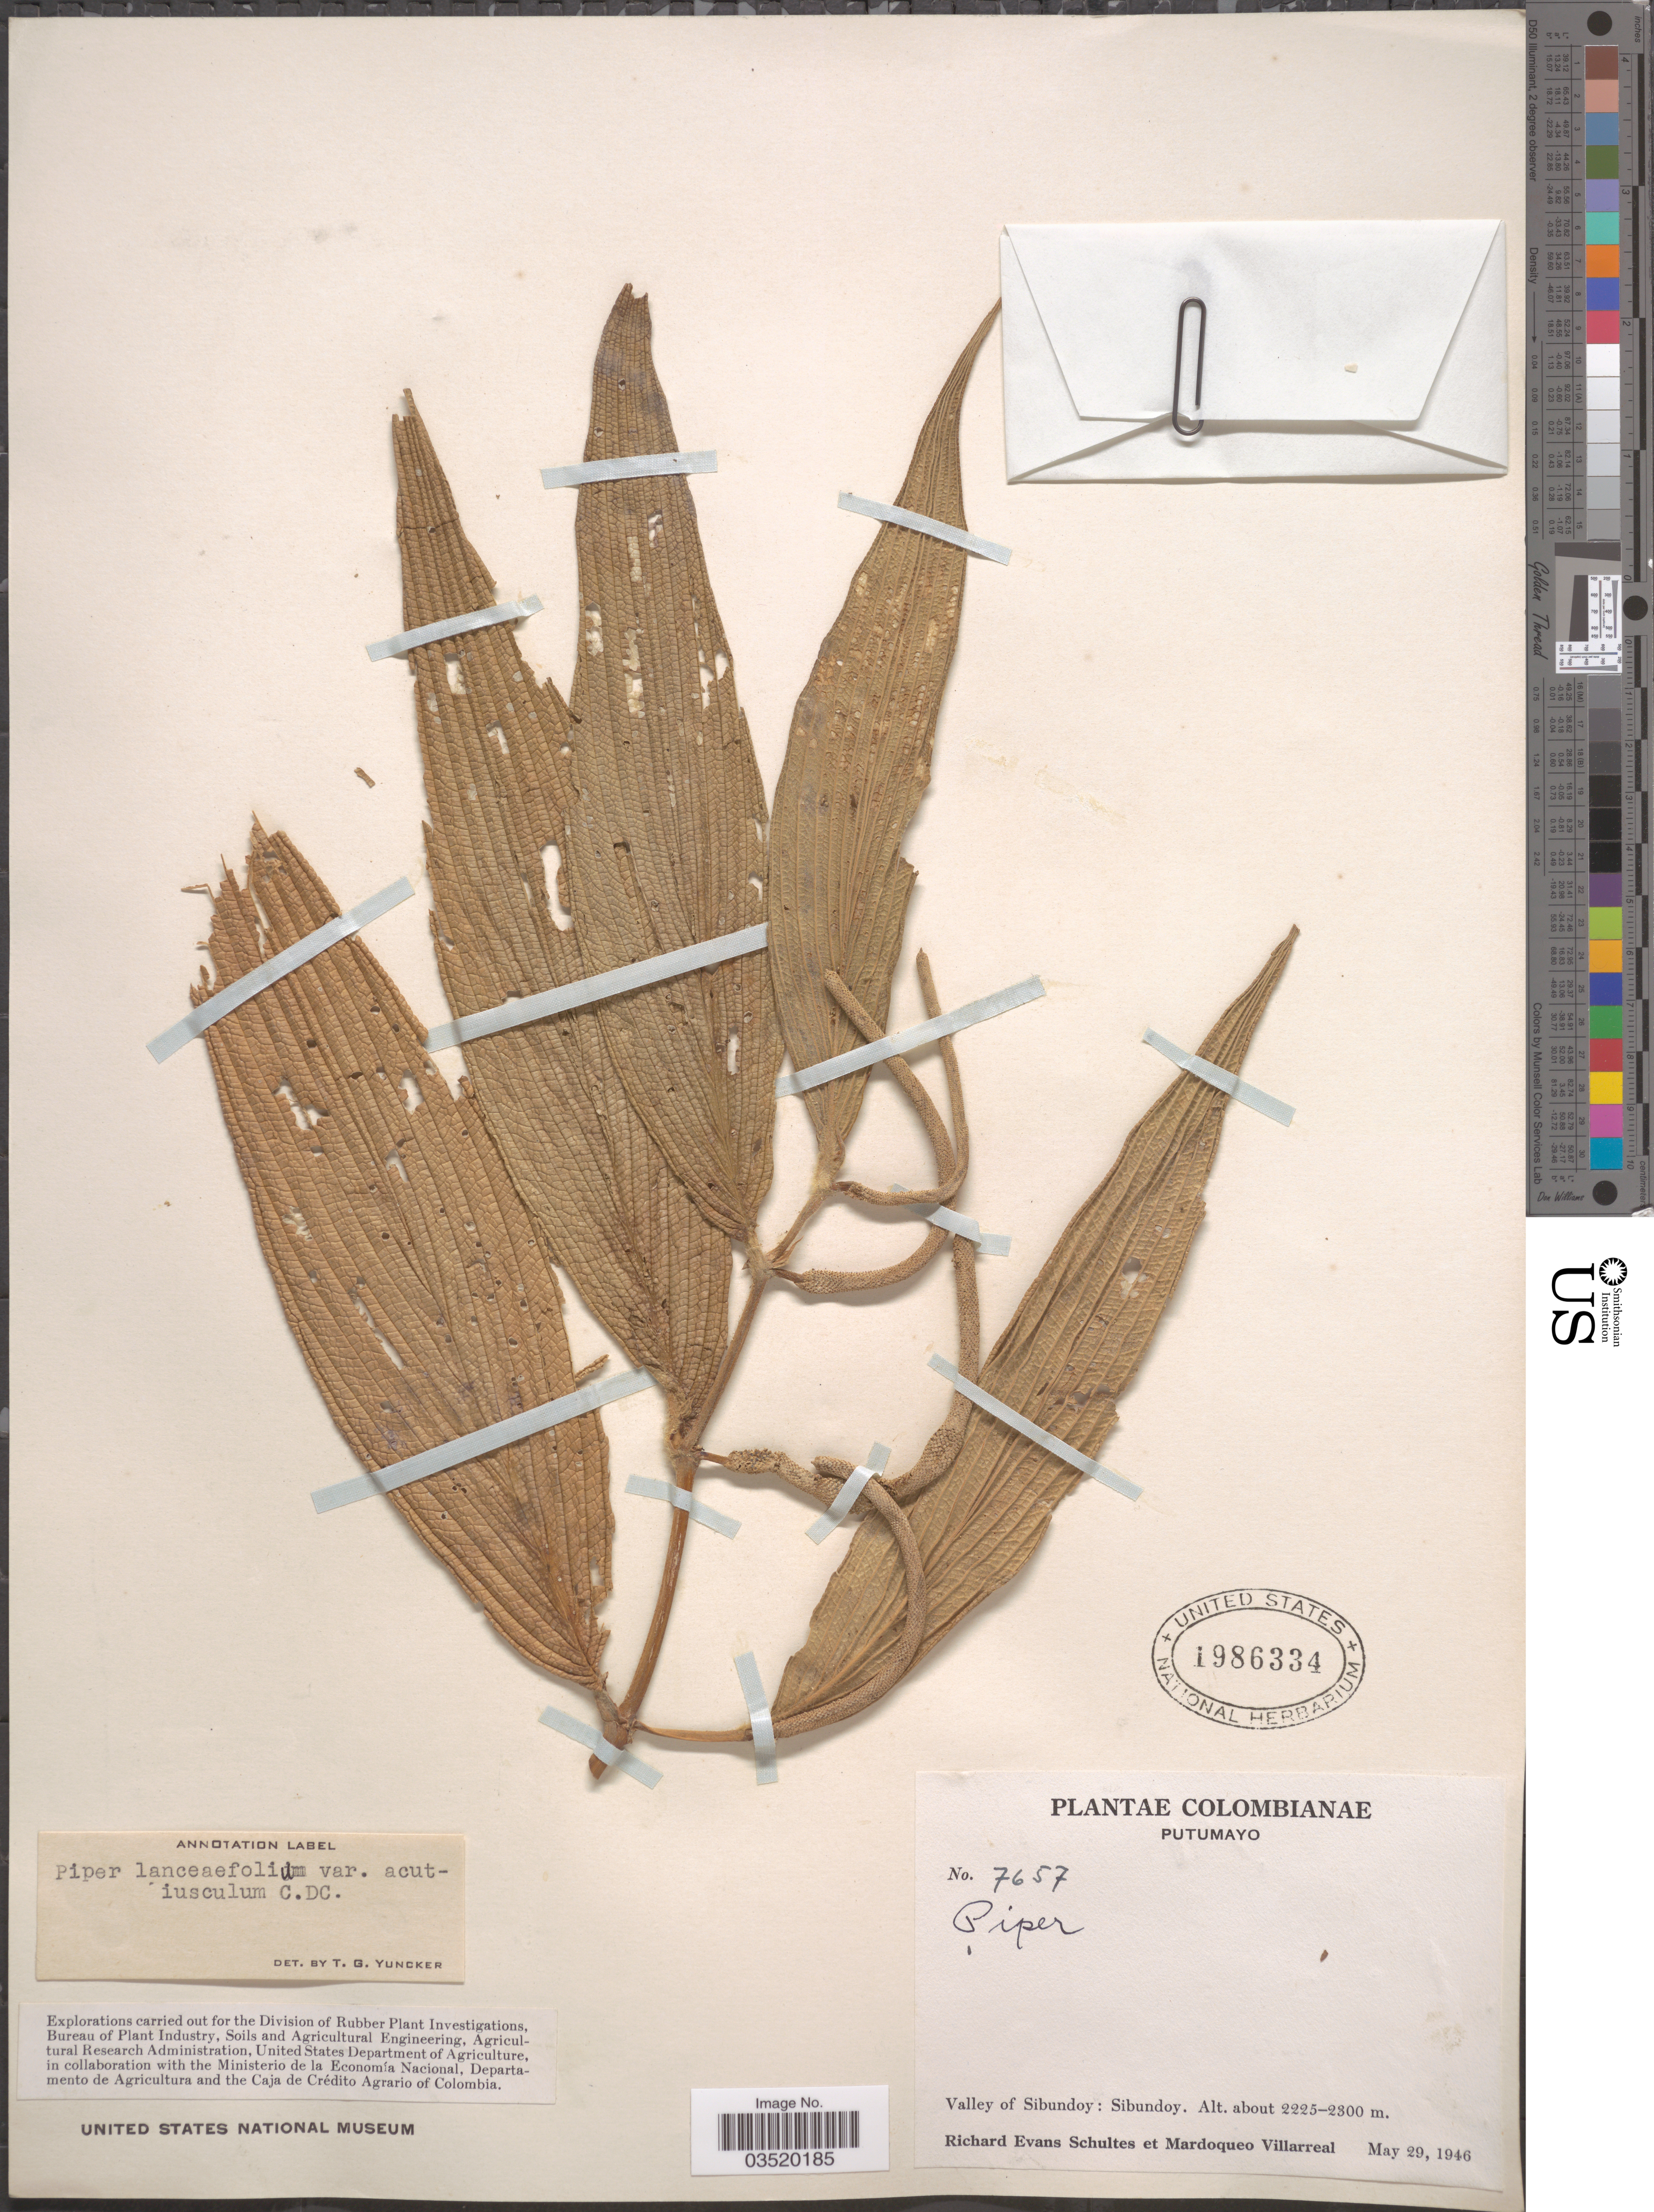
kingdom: Plantae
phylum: Tracheophyta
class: Magnoliopsida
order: Piperales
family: Piperaceae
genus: Piper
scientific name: Piper lanceifolium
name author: Kunth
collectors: R. E. Schultes & M. Villarreal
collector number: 7657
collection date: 1946-05-29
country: Colombia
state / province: Putumayo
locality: Valley of Sibundoy: Sibundoy.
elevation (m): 2225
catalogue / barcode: US 1986334